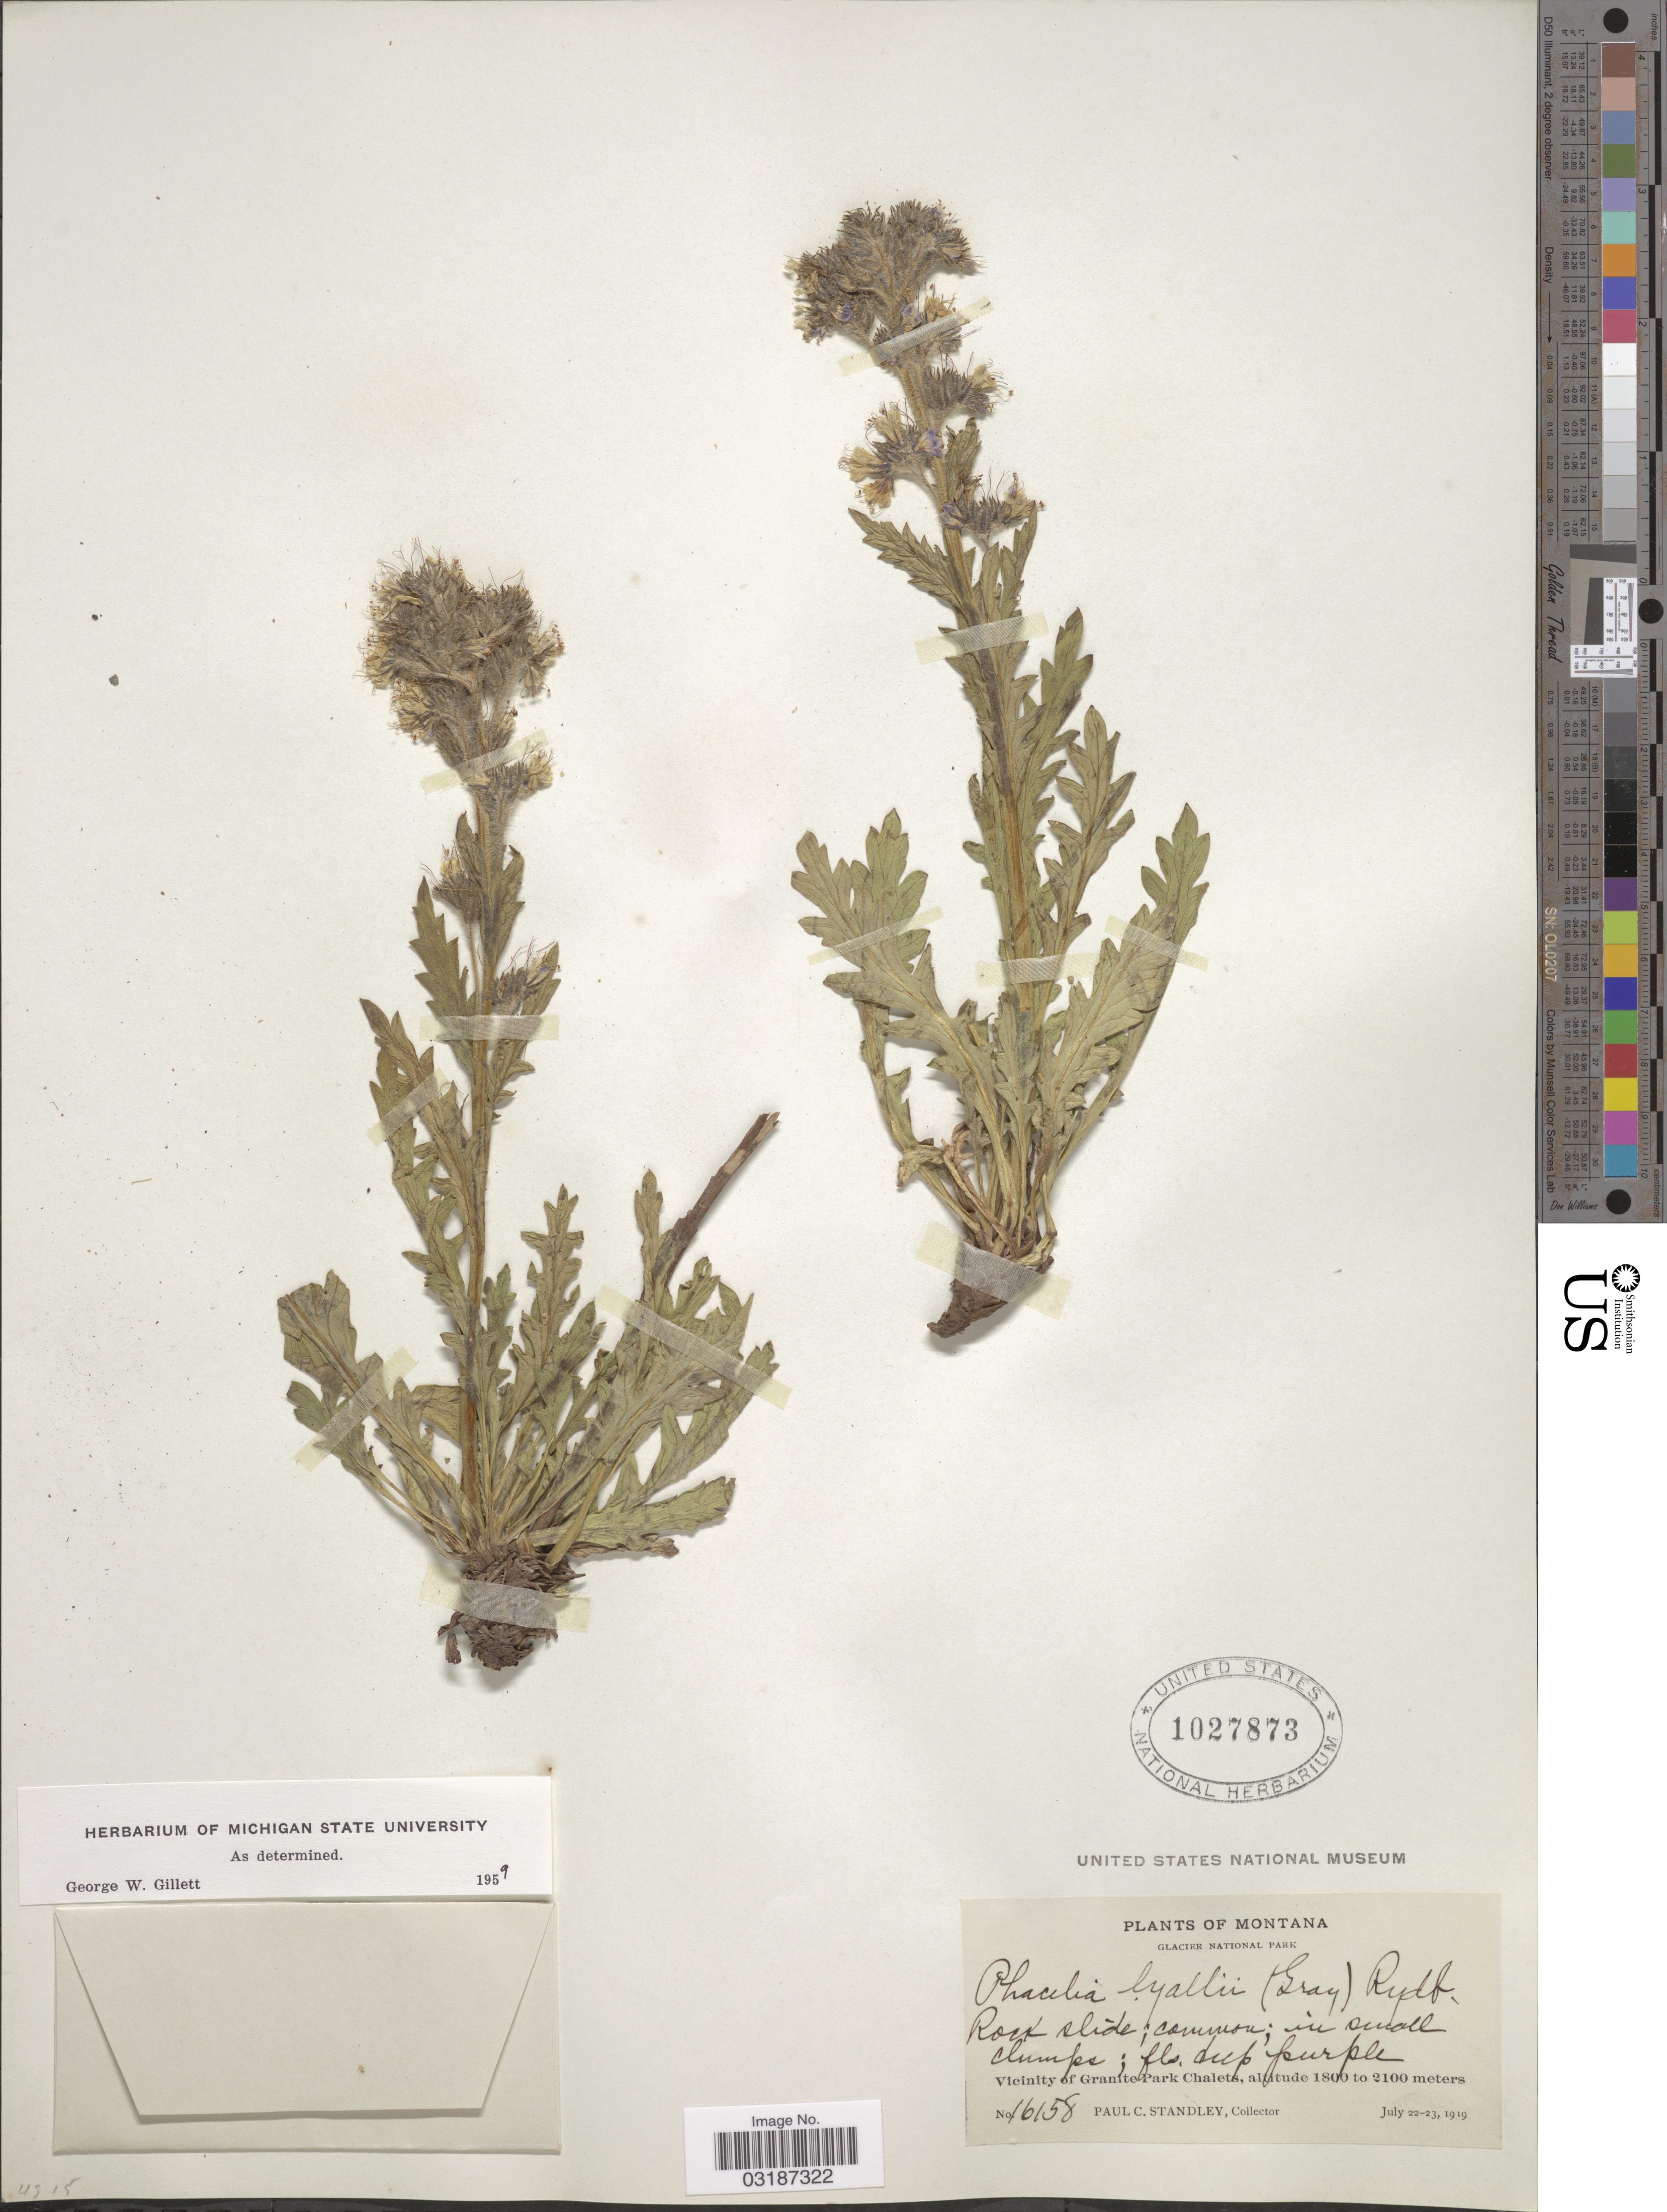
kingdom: Plantae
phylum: Tracheophyta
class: Magnoliopsida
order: Boraginales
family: Hydrophyllaceae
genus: Phacelia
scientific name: Phacelia lyallii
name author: (A. Gray) Rydb.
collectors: P. C. Standley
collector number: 16158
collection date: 1919-07-22/1919-07-23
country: United States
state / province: Montana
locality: Glacier National Park. Vicinity of Granite Park Chalets.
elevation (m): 1800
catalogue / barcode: US 1027873